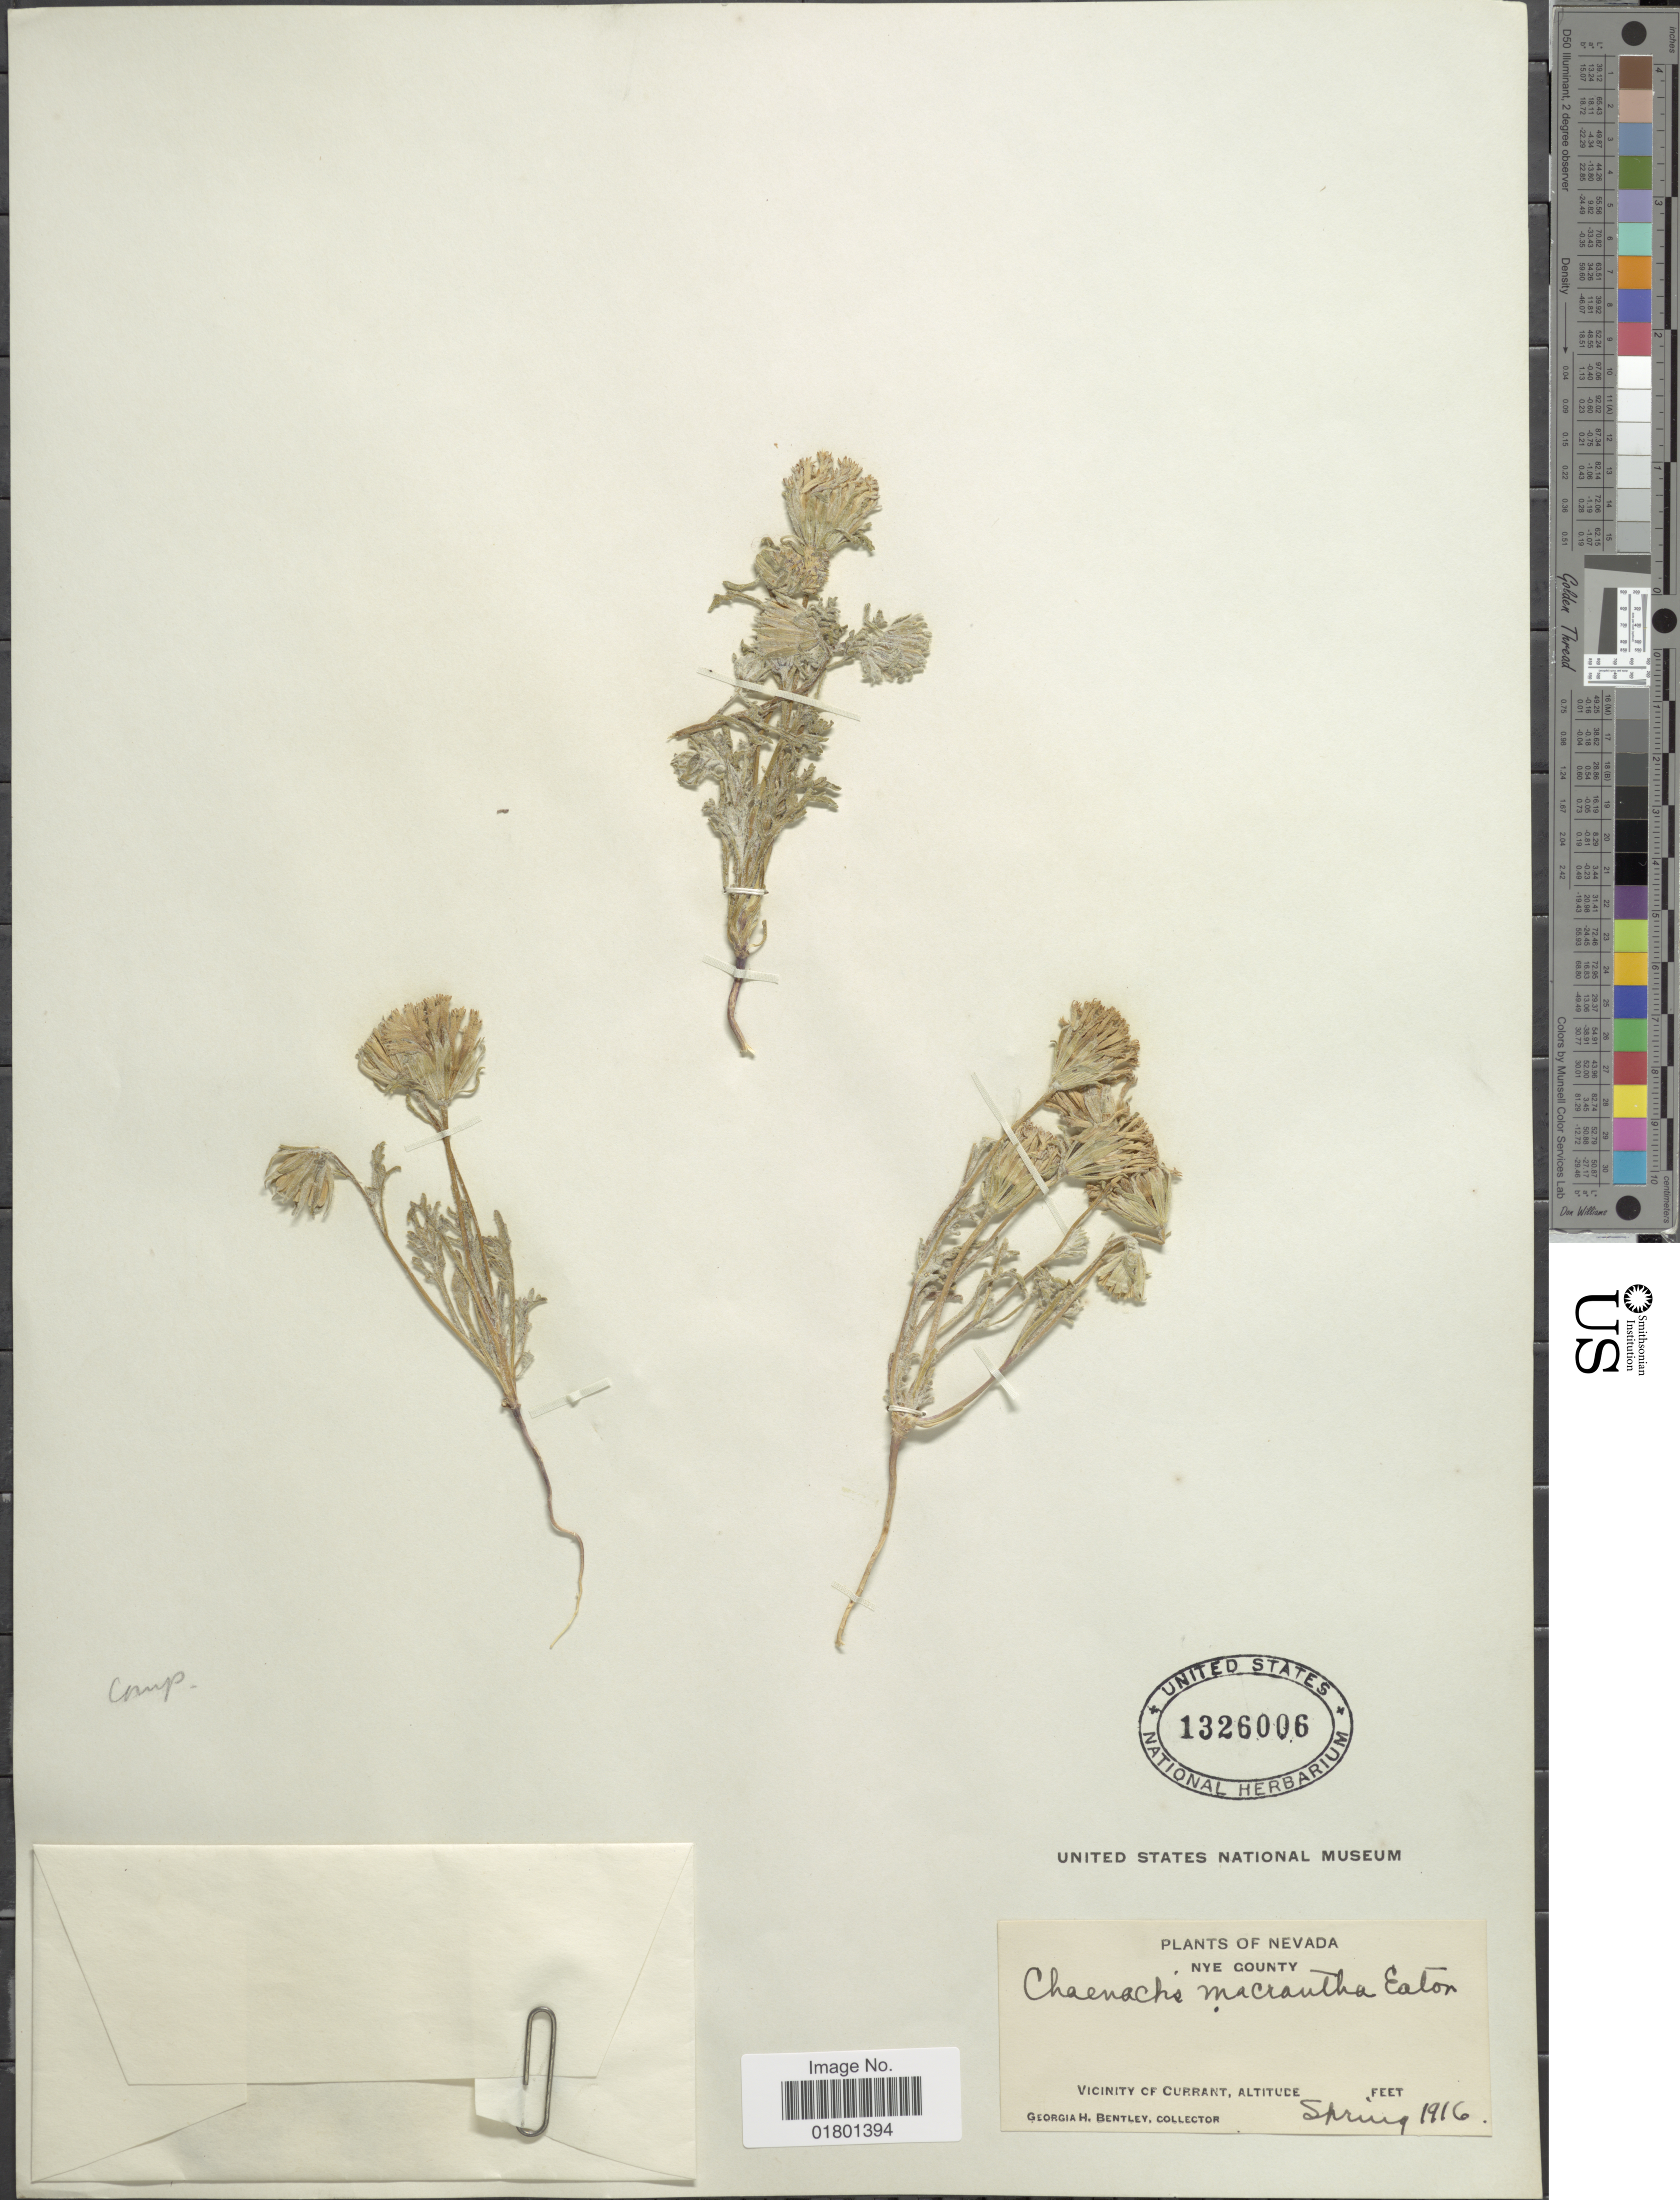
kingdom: Plantae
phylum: Tracheophyta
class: Magnoliopsida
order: Asterales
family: Asteraceae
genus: Chaenactis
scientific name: Chaenactis macrantha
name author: D.C. Eaton in C. King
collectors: G. Bentley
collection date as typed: Spring 1916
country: United States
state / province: Nevada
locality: Nye County, Vicinity of Currant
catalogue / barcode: US 1326006